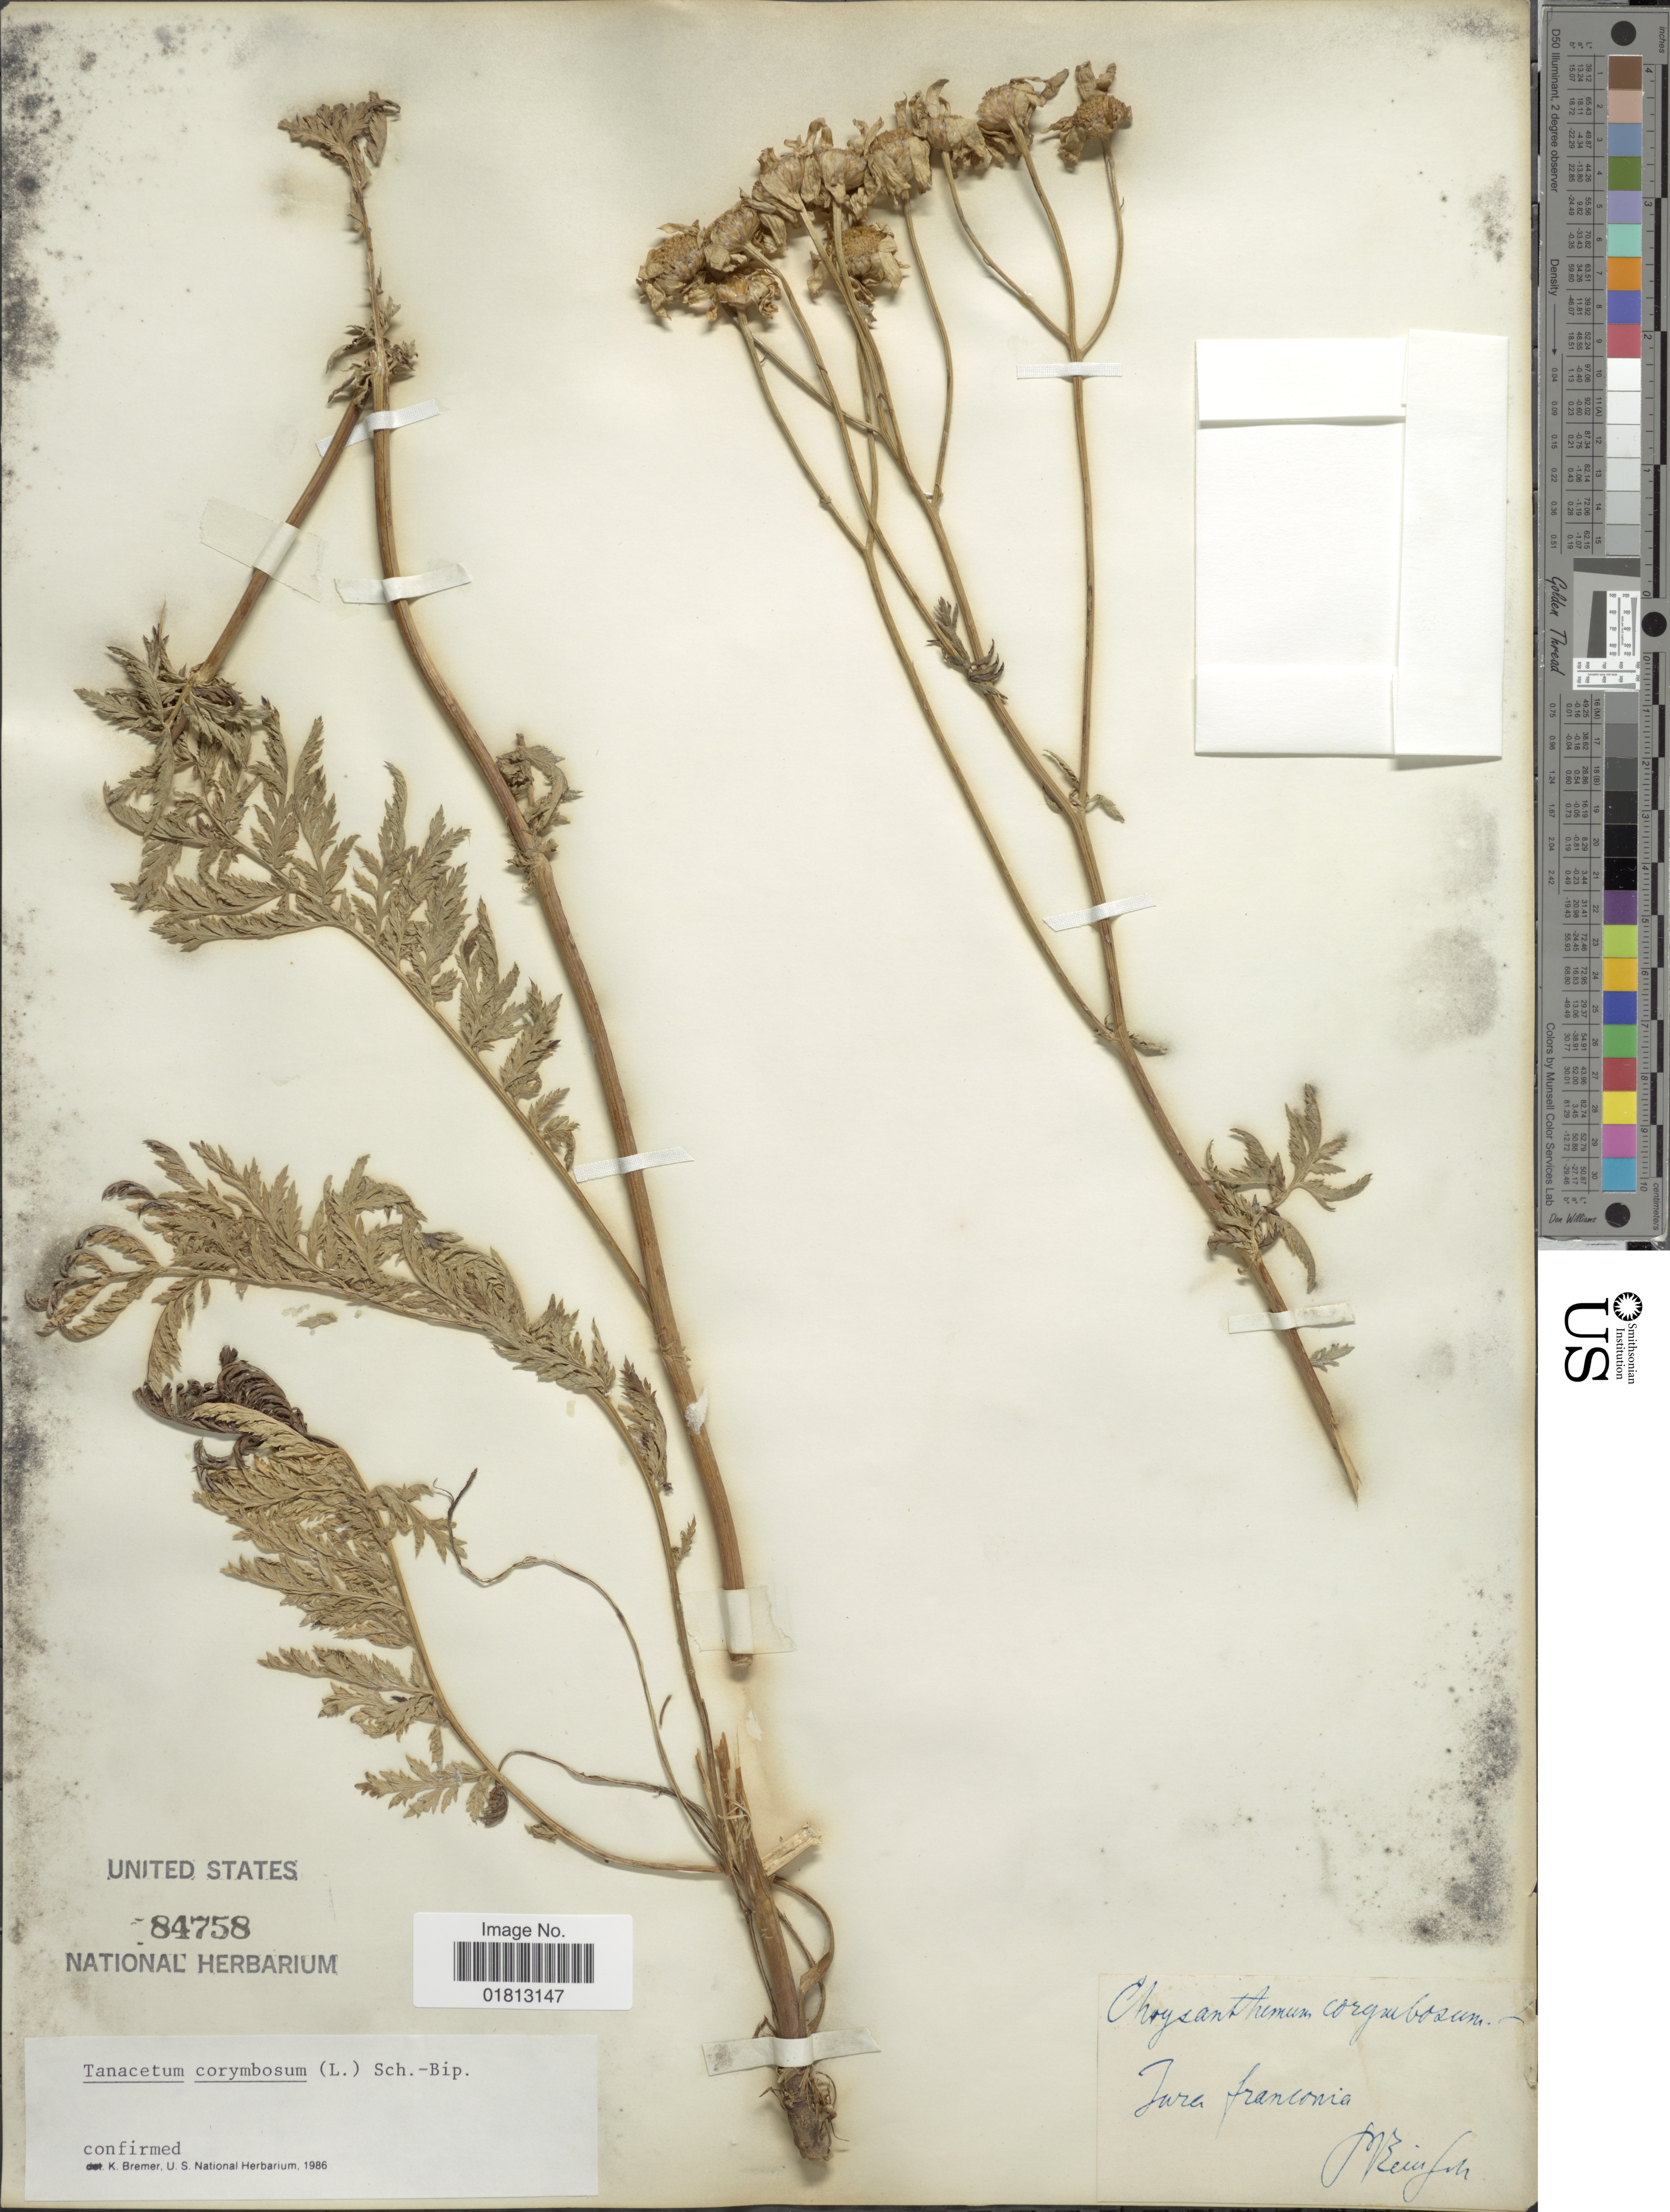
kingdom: Plantae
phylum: Tracheophyta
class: Magnoliopsida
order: Asterales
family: Asteraceae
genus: Tanacetum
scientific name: Tanacetum corymbosum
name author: (L.) Sch. Bip.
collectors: M. Reinsch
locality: Jara Franconia [interpreted] [unsure placement]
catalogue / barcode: US 84758